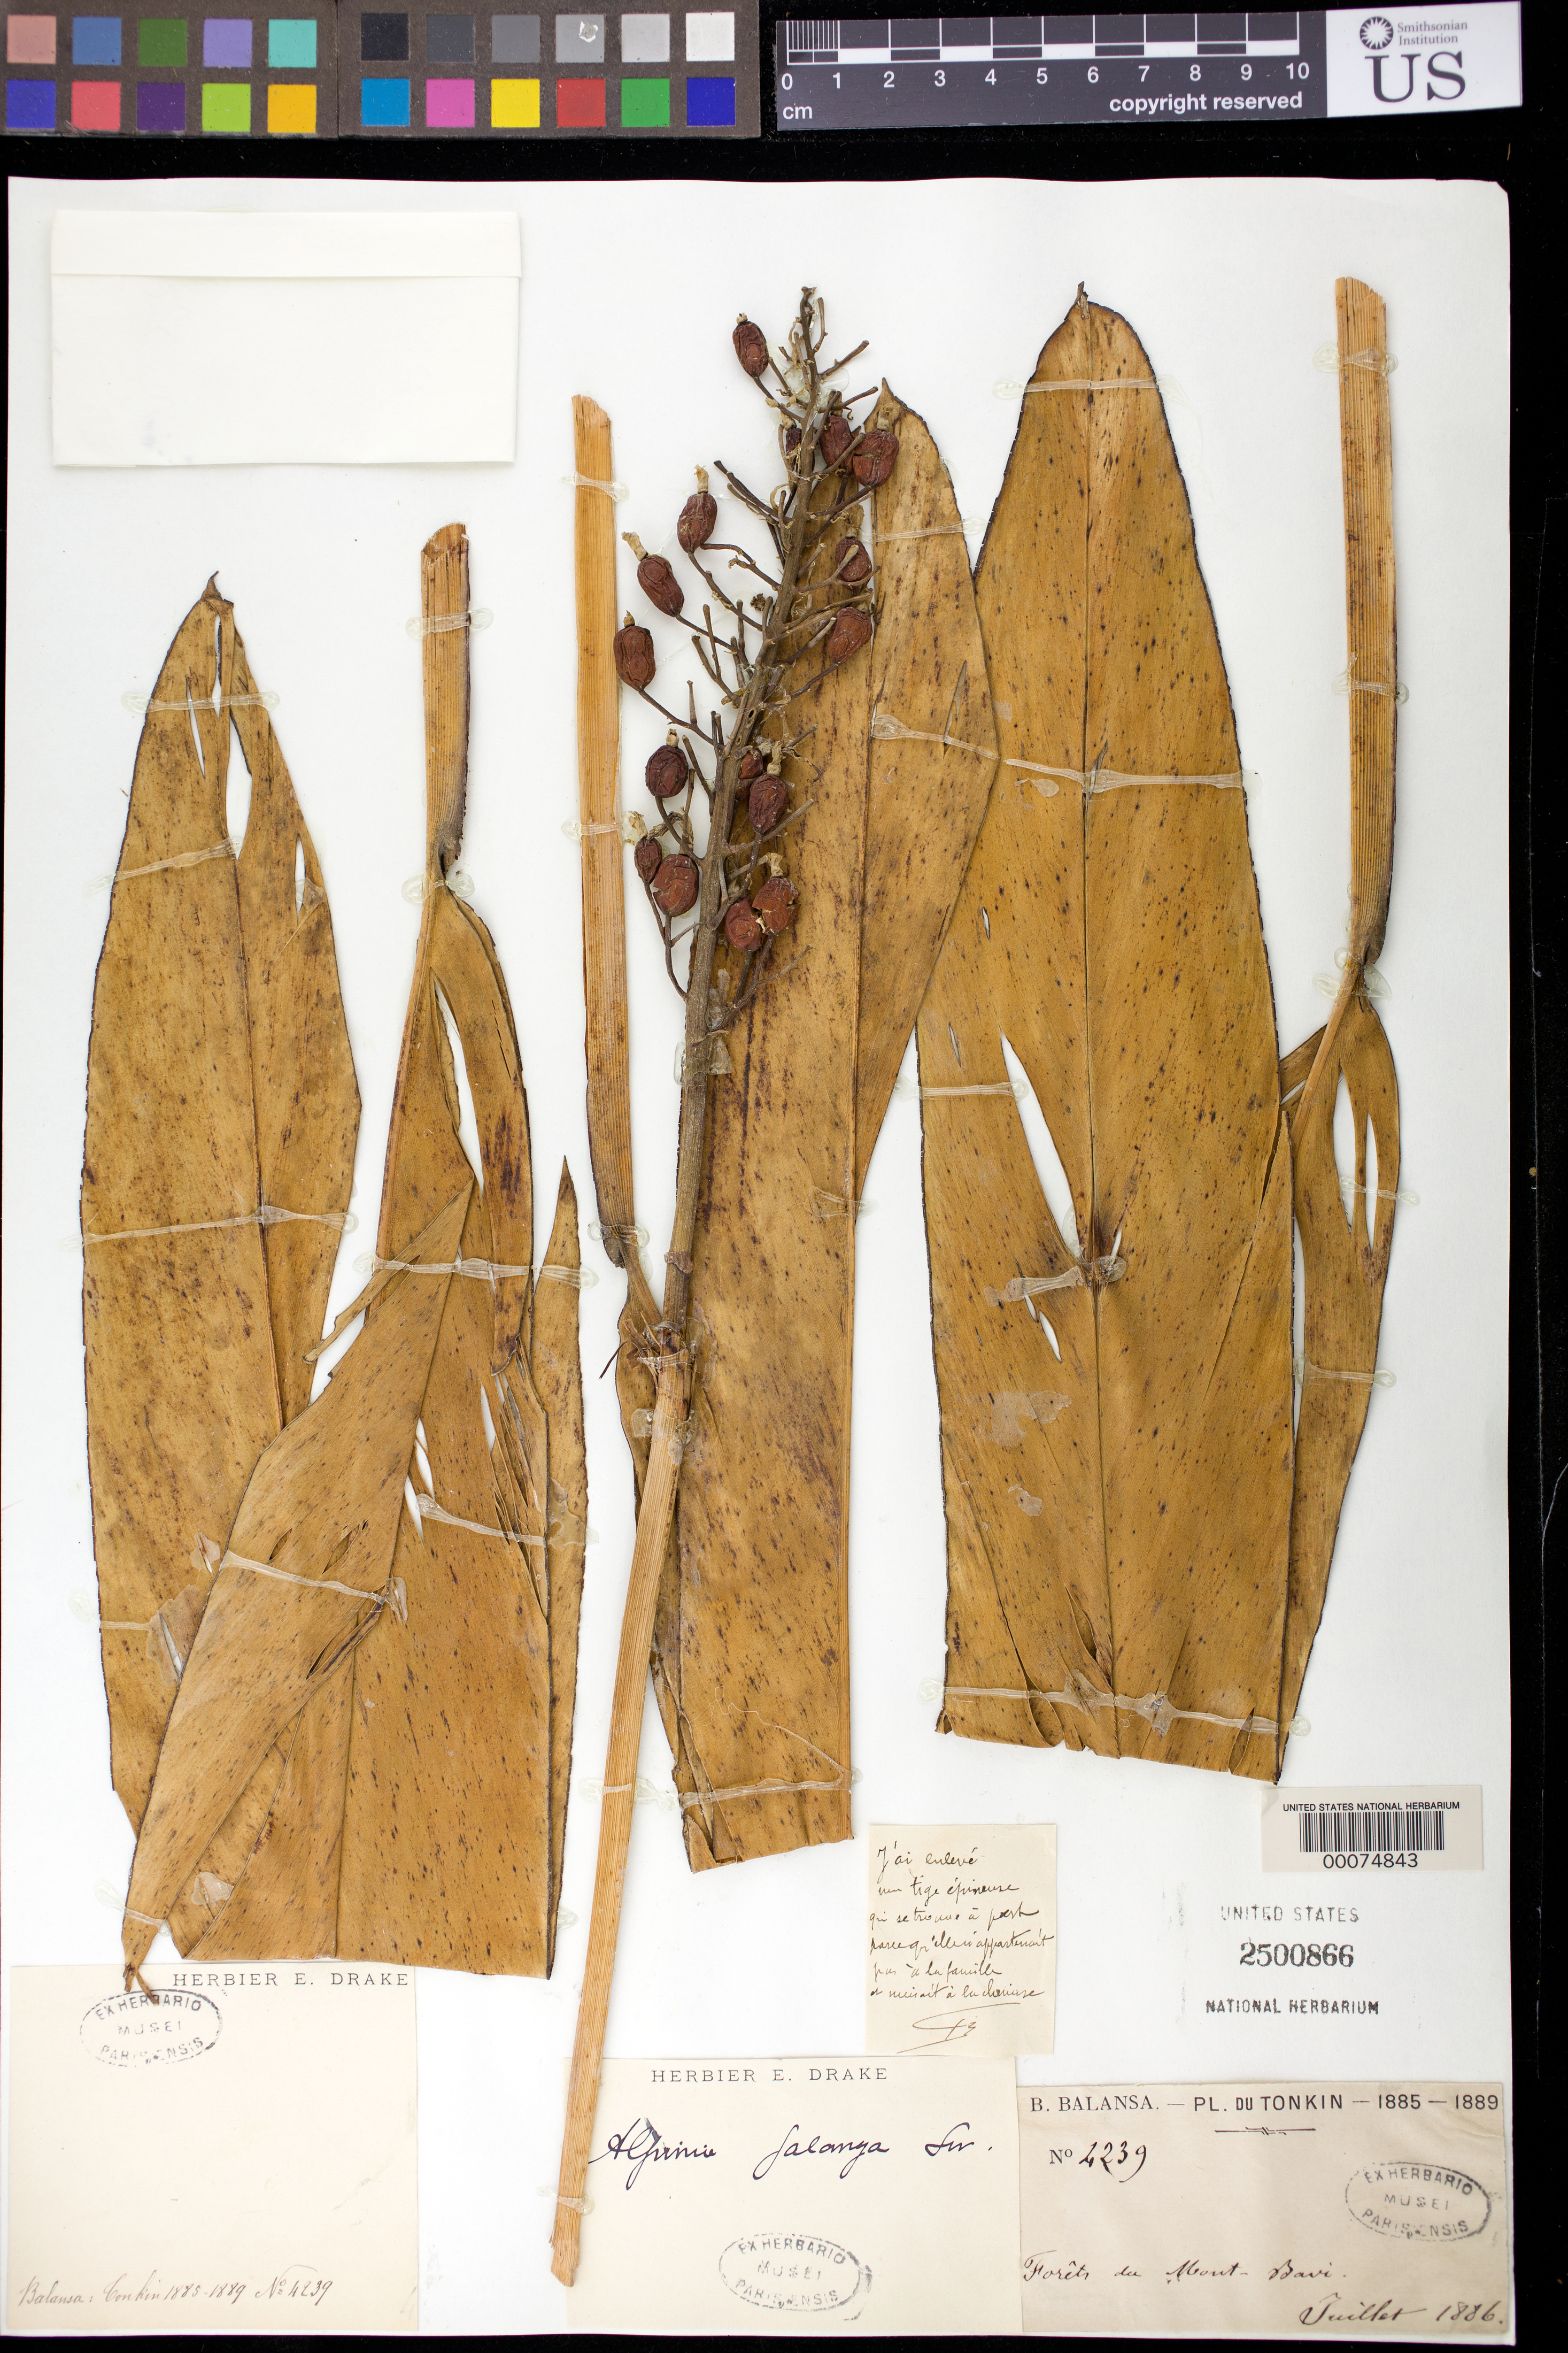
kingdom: Plantae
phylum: Tracheophyta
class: Liliopsida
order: Zingiberales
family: Zingiberaceae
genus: Alpinia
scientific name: Alpinia galanga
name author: (L.) Willd.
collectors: B. Balansa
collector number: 4239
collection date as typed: Jul 1886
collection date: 1886-07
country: Vietnam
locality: Forests of mont-bavi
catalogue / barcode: US 2500866